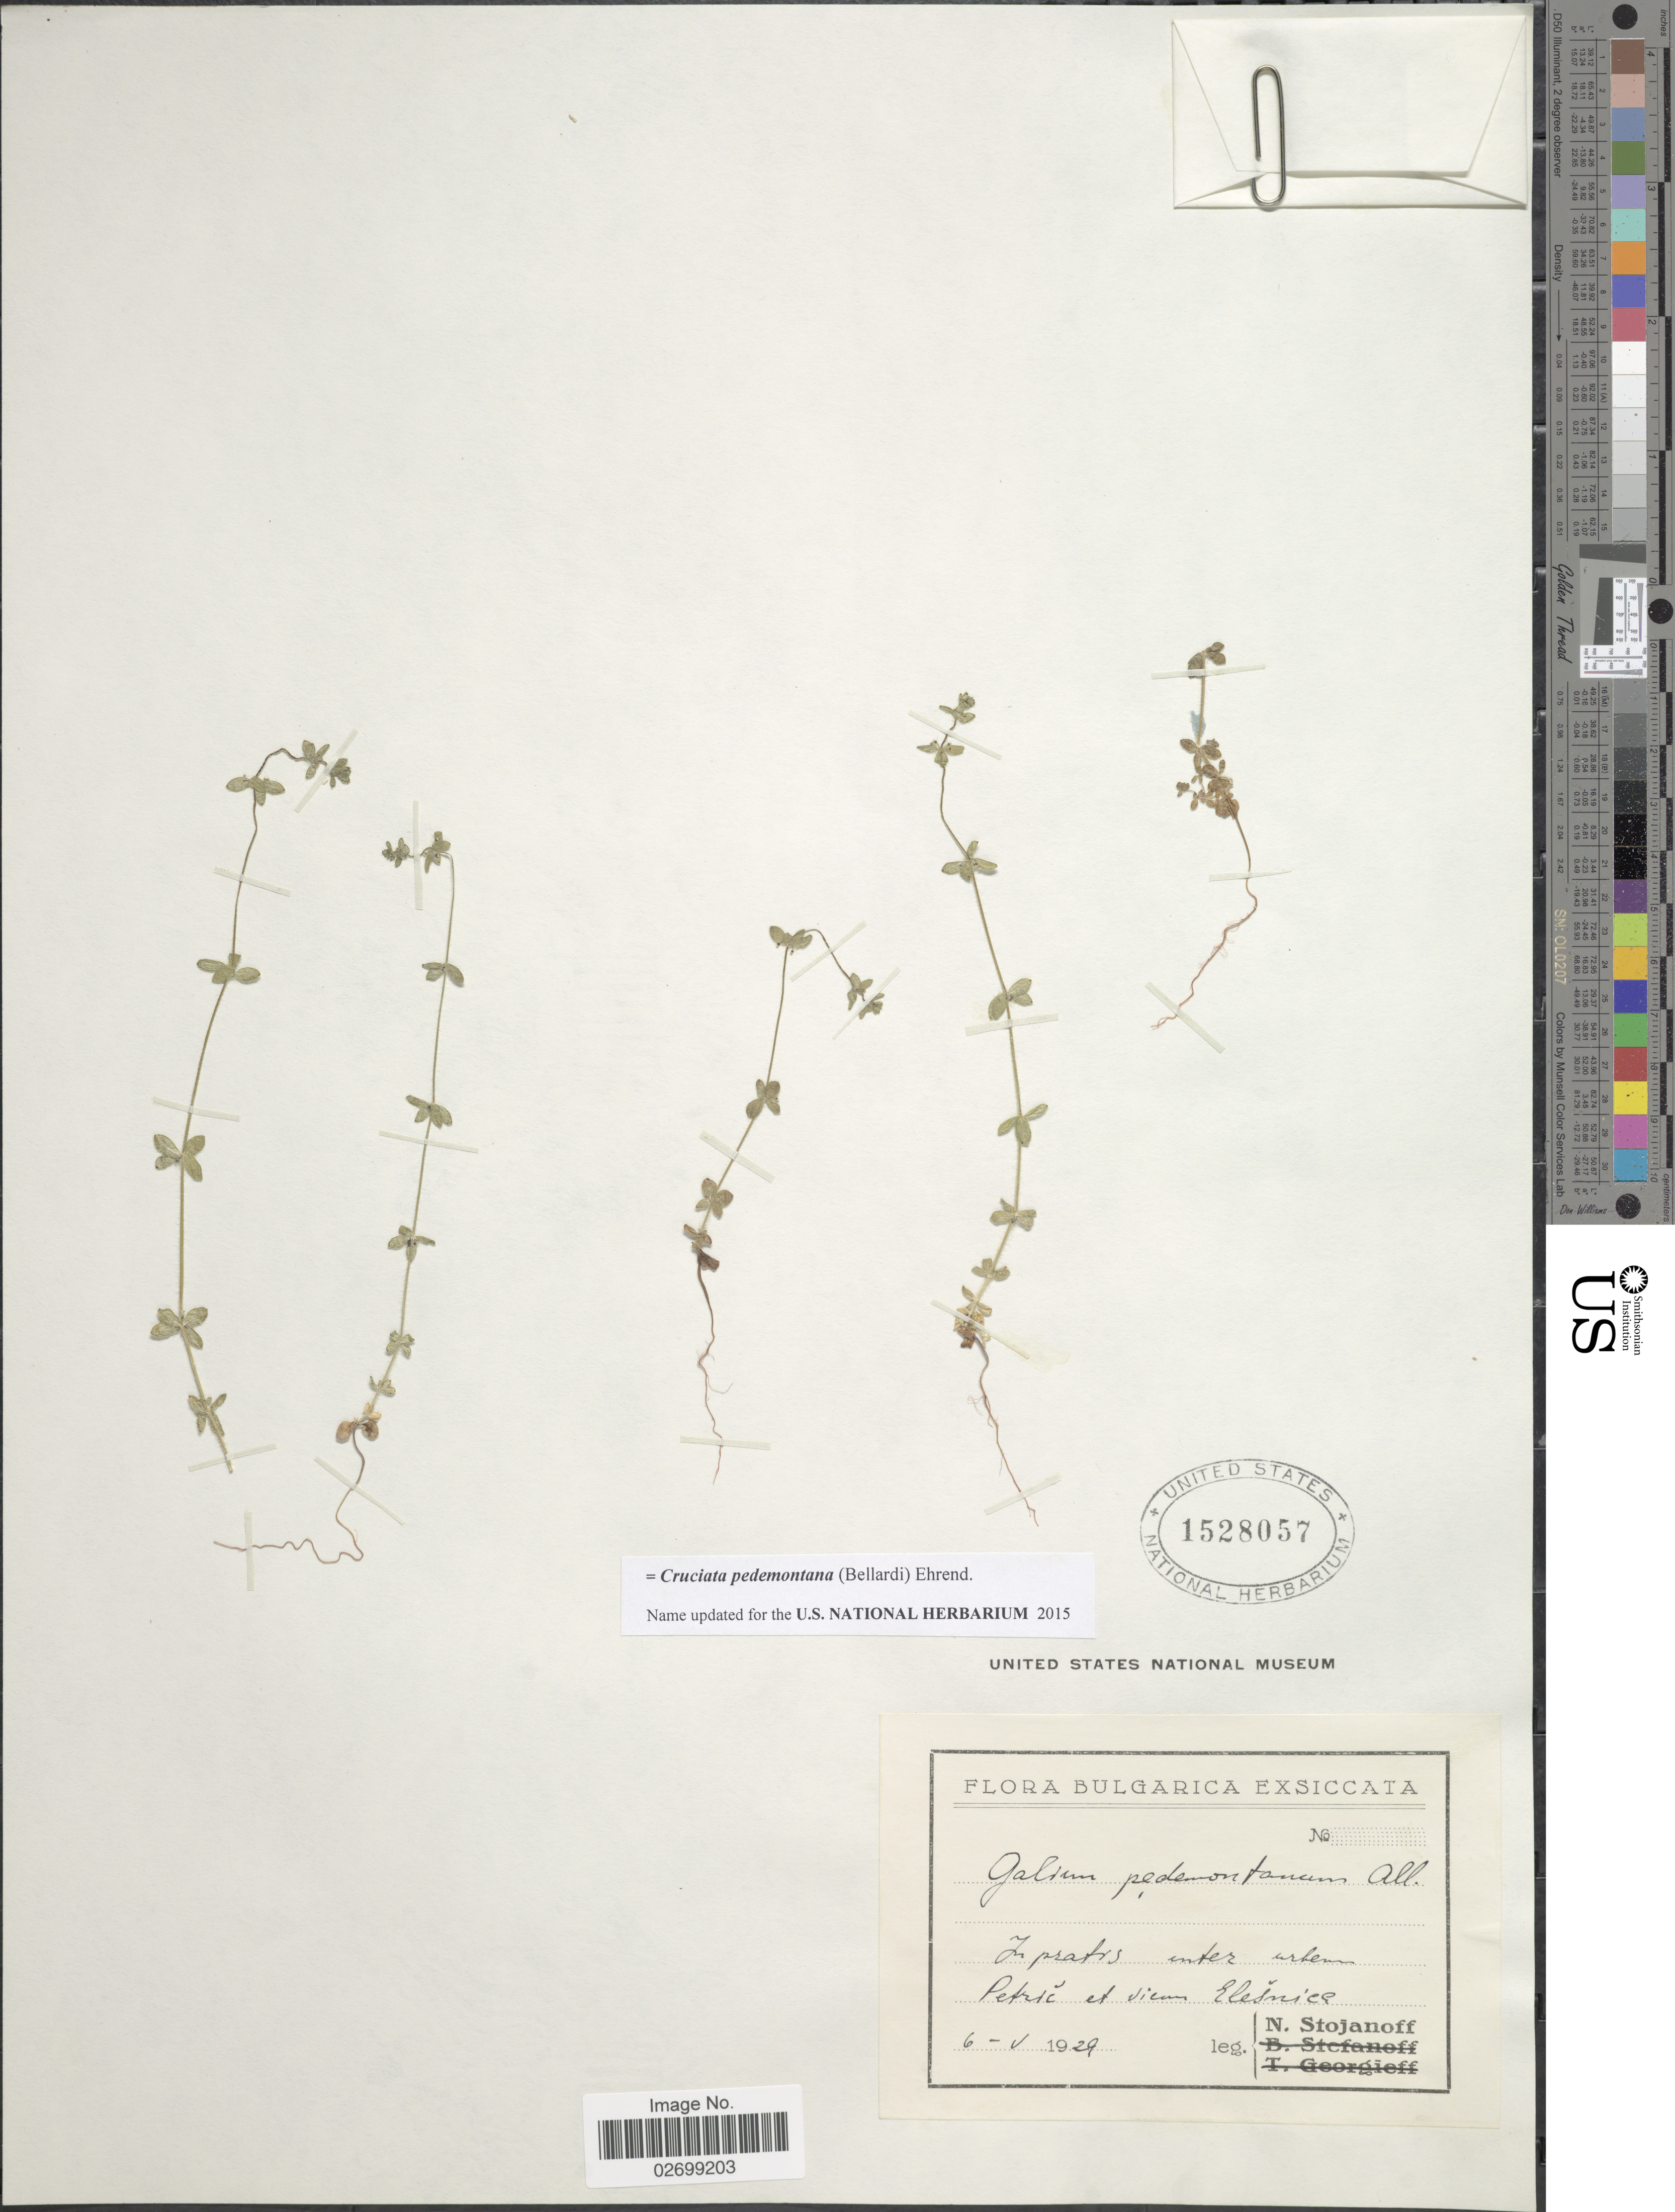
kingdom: Plantae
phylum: Tracheophyta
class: Magnoliopsida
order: Gentianales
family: Rubiaceae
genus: Cruciata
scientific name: Cruciata pedemontana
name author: (Bellardi) Ehrend.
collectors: N. Stojanoff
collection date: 1929-05-06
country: Bulgaria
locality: In pratis inter urbem Petric et vicum Elesnica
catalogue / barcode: US 1528057